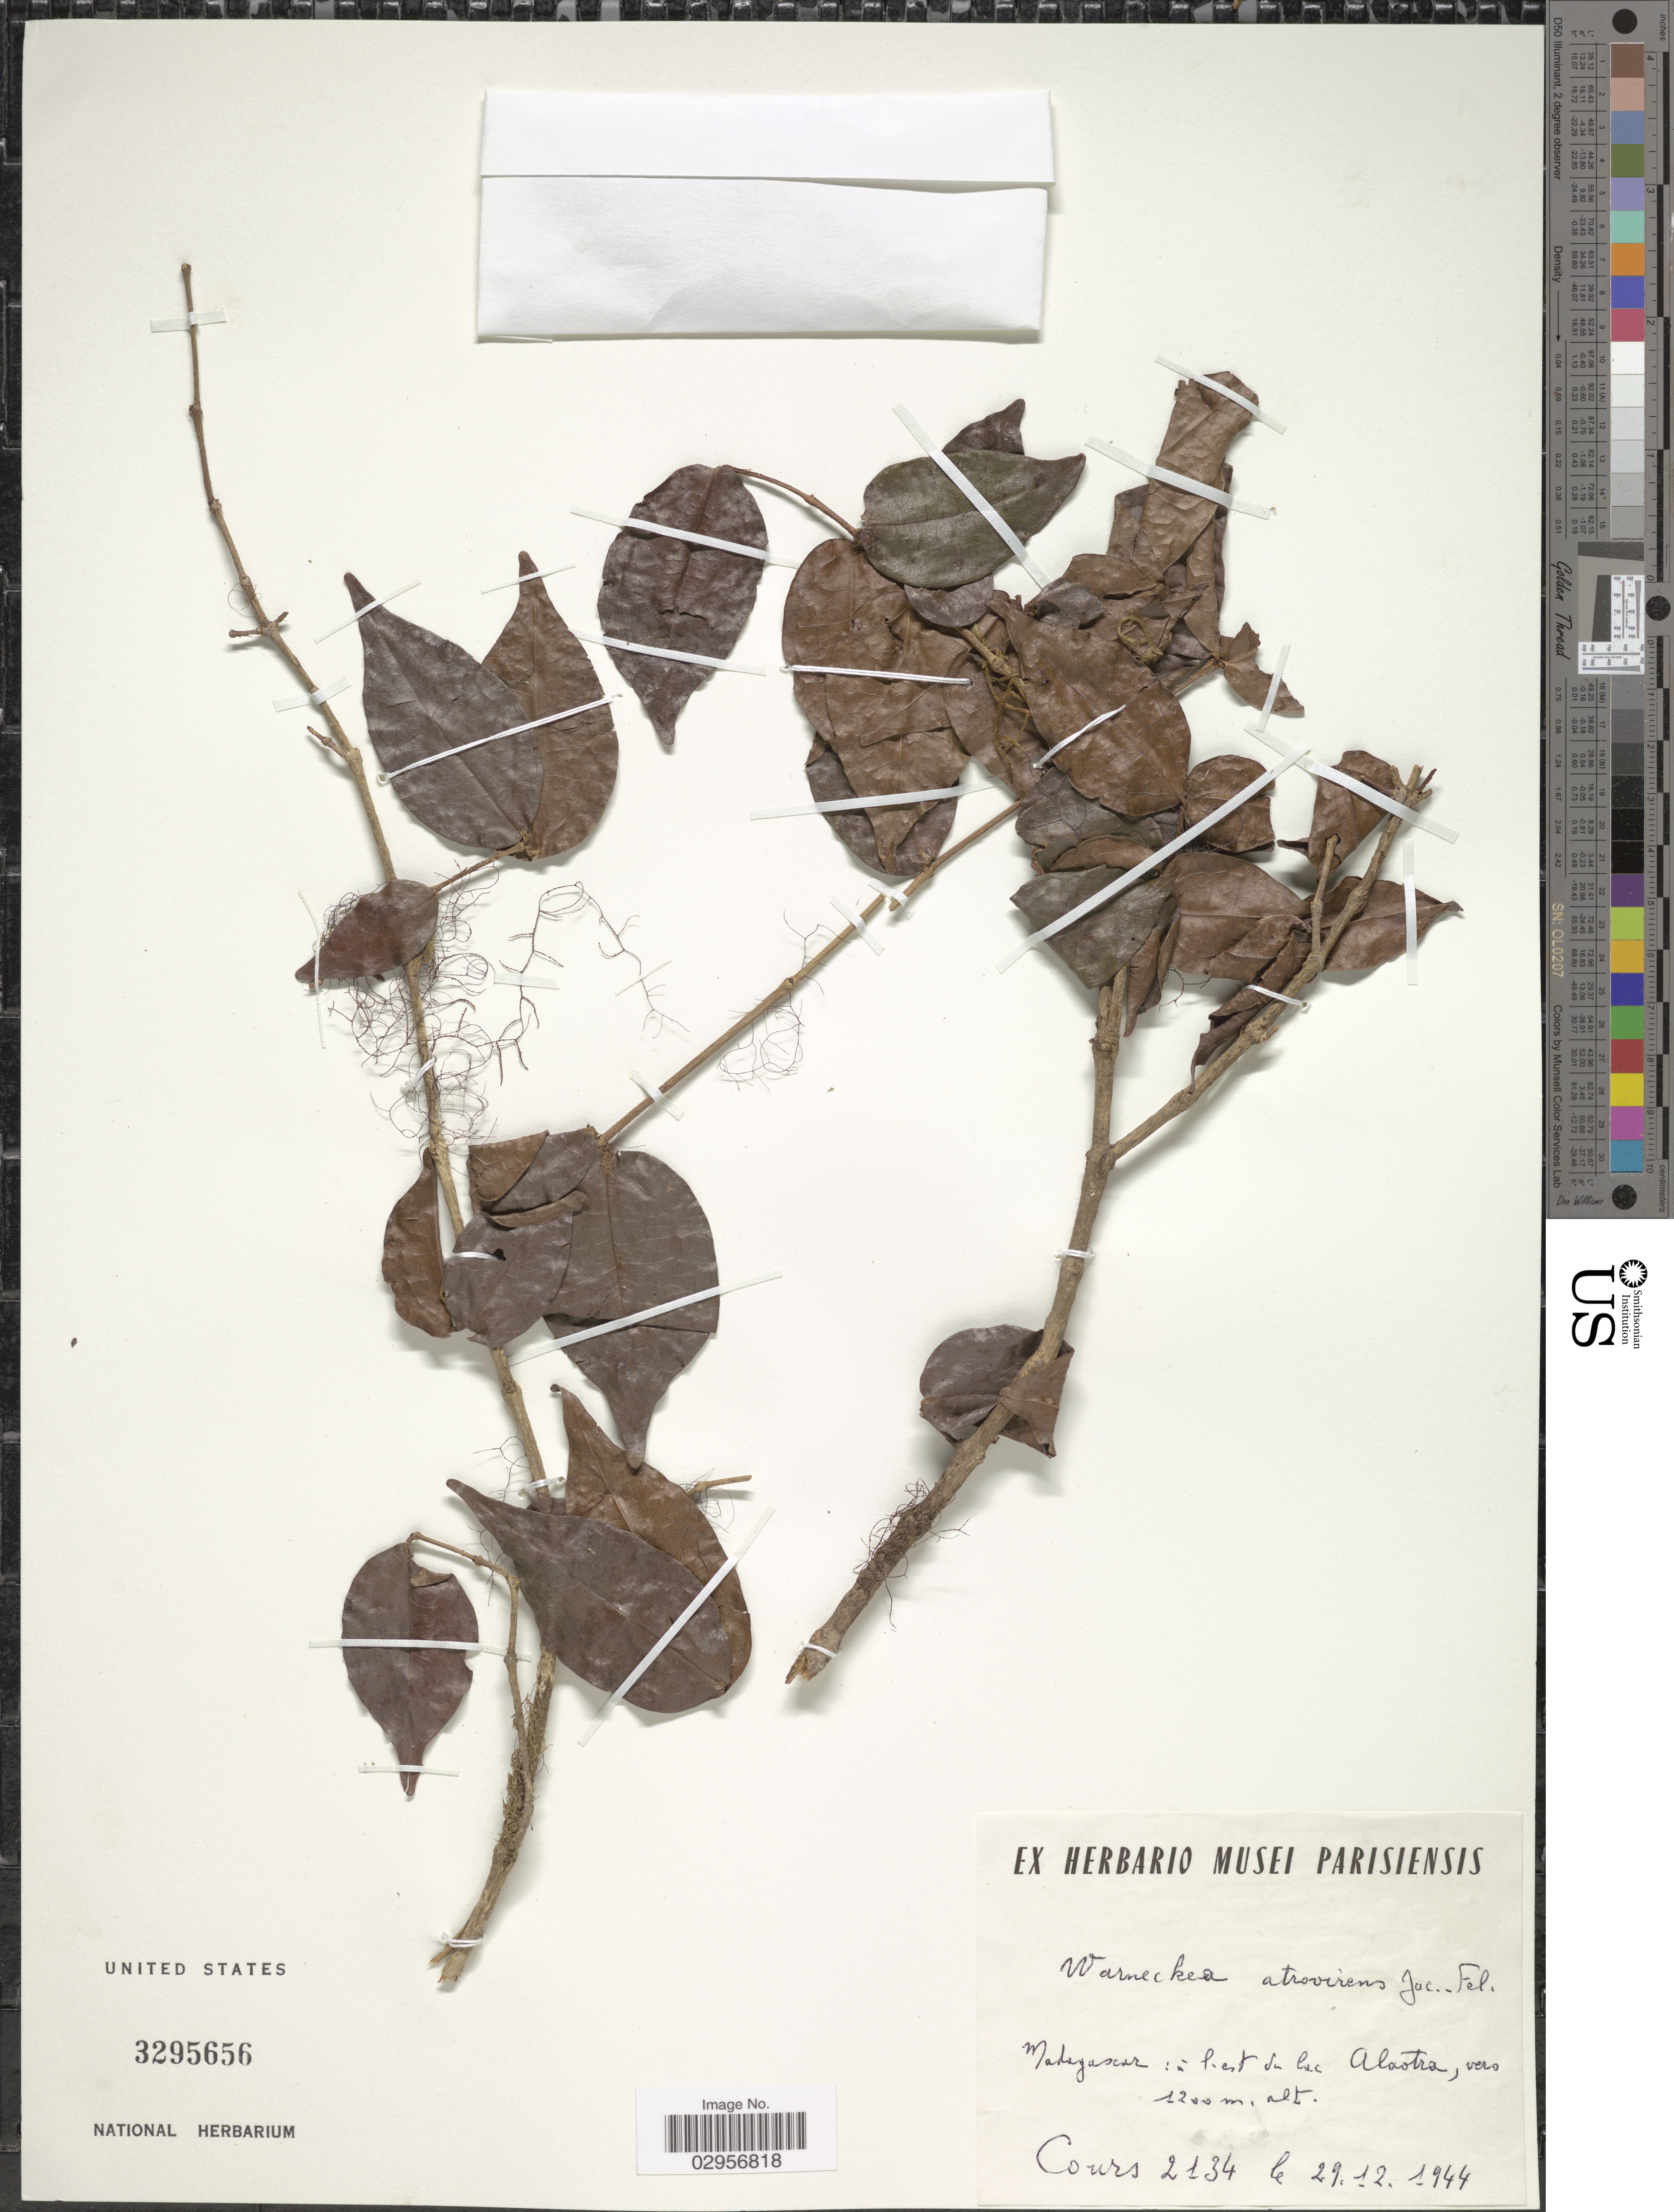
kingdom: Plantae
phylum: Tracheophyta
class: Magnoliopsida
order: Myrtales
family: Melastomataceae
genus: Warneckea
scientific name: Warneckea atrovirens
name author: Jacq.-Fél.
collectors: Cours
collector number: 2134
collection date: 1944-12-29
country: Madagascar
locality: Á l'est de lac Alaotra.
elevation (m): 1200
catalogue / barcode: US 3295656